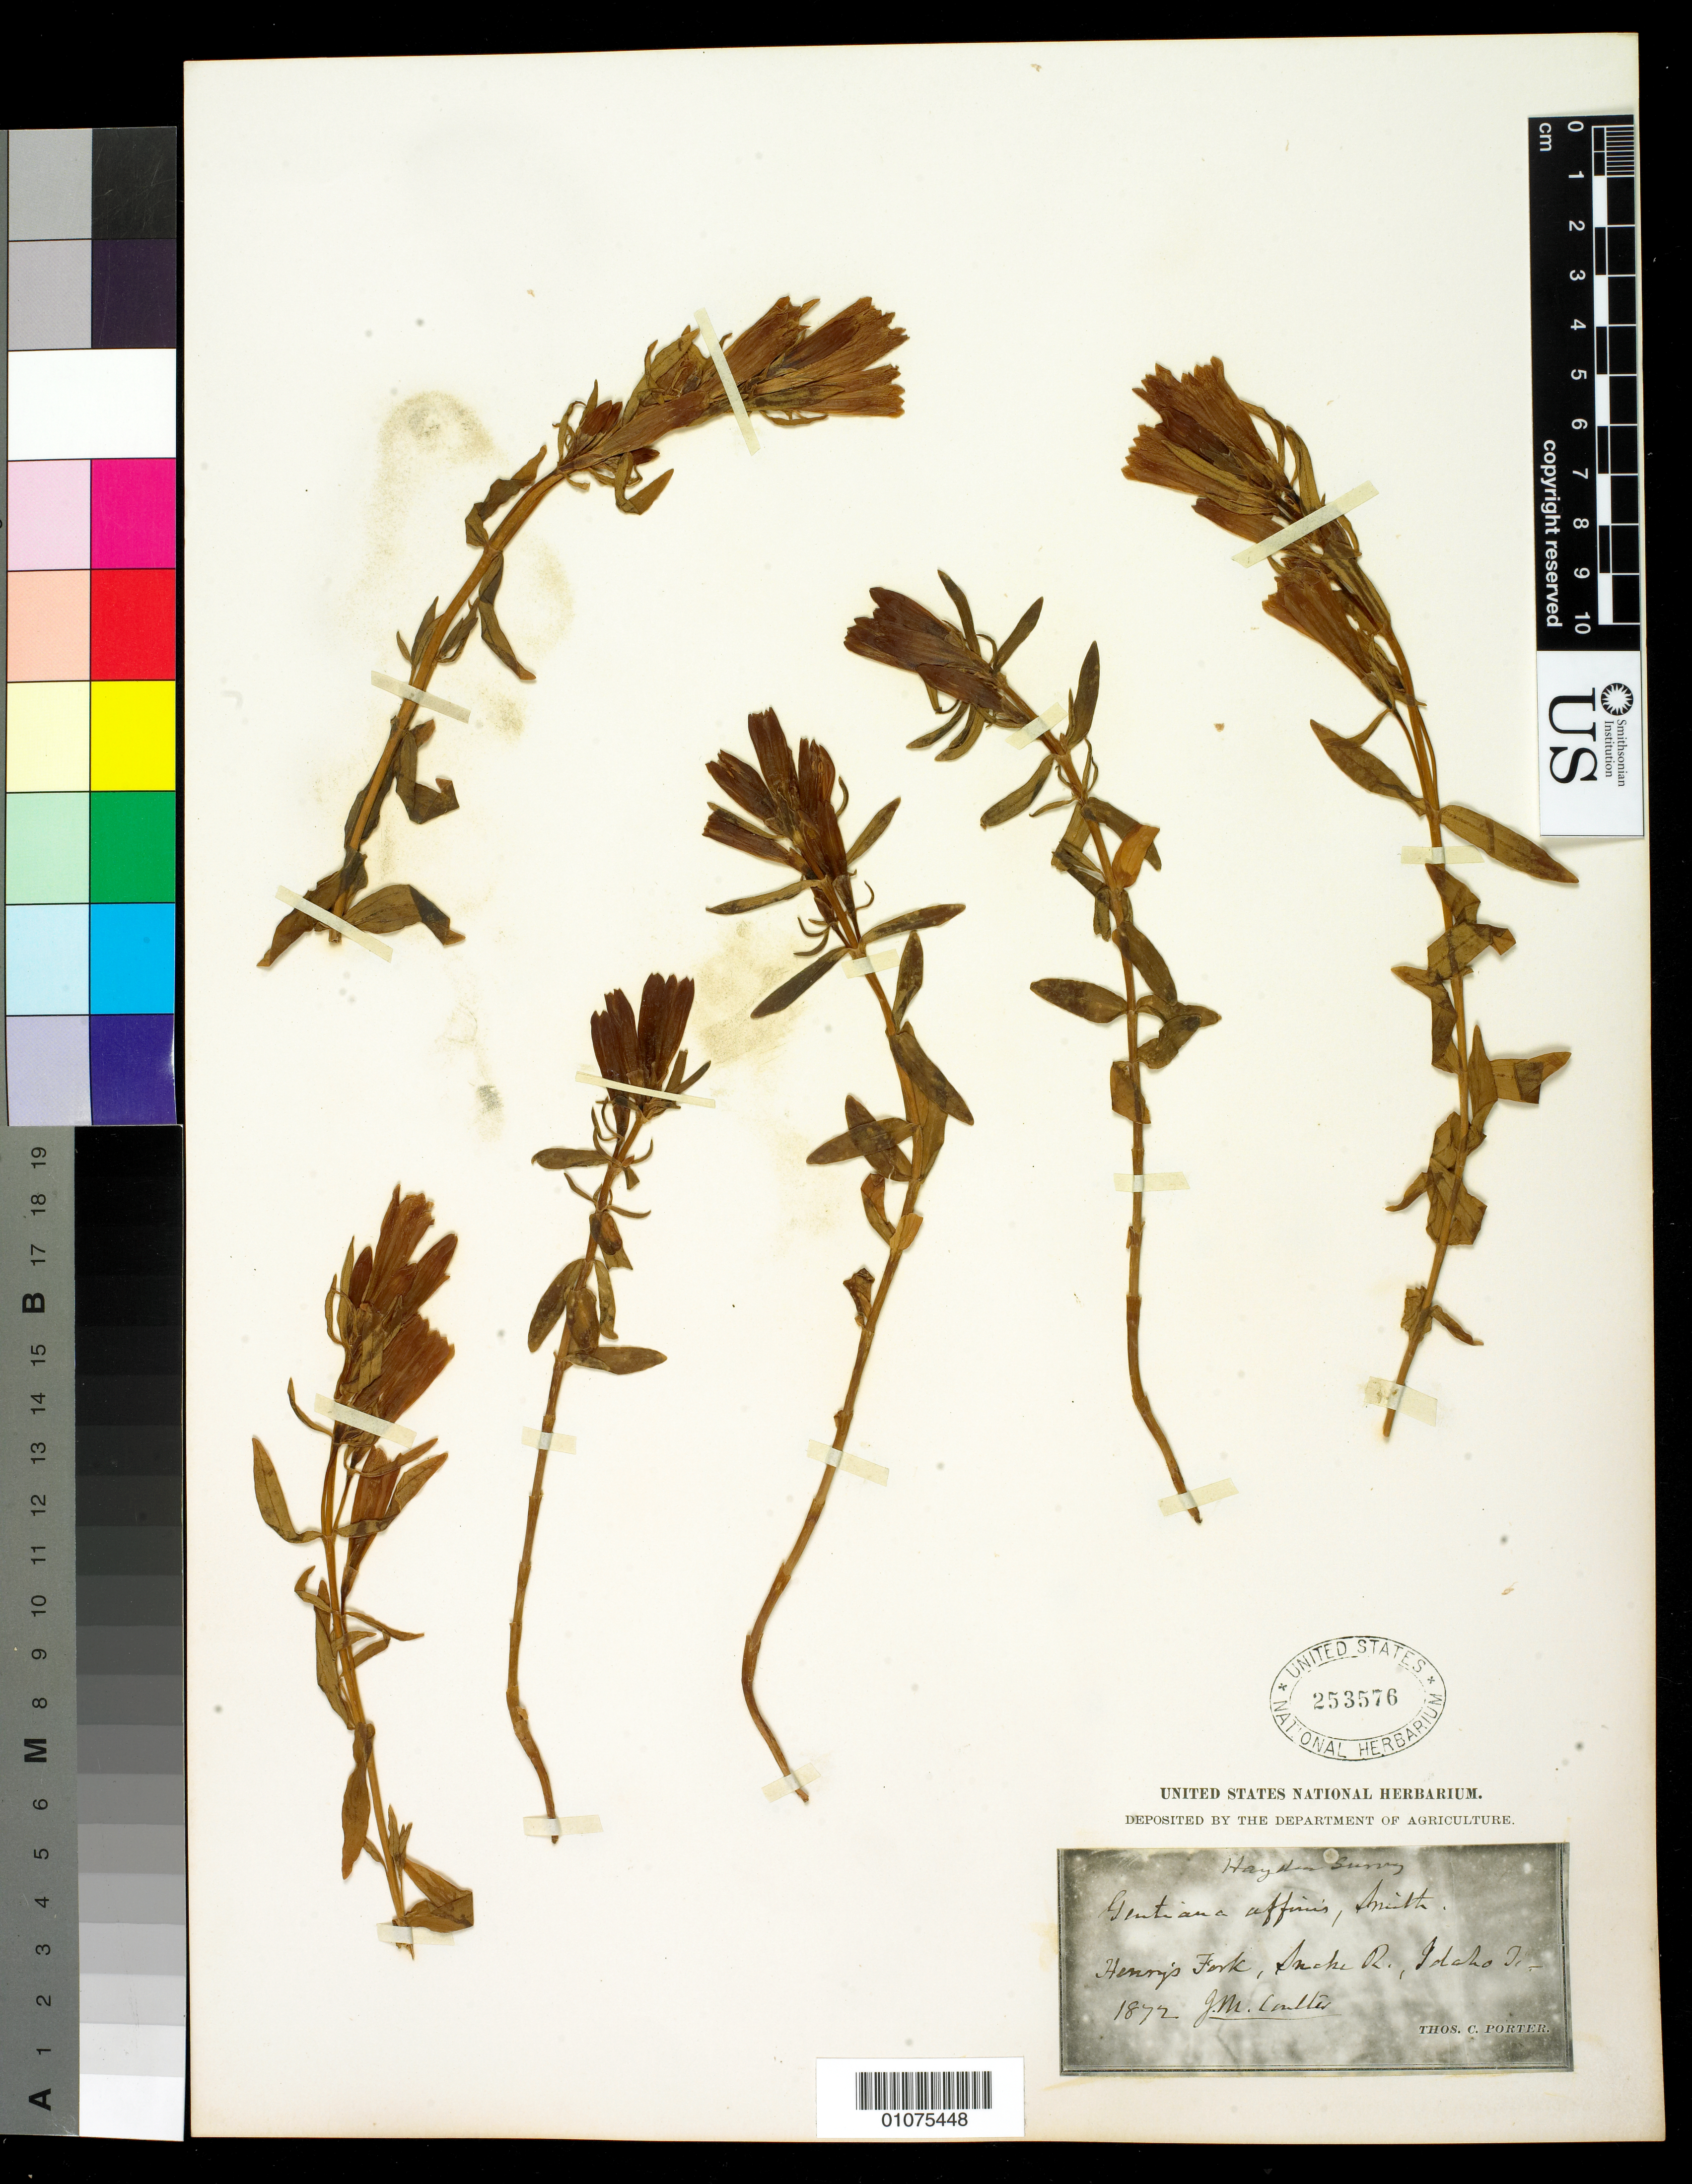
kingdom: Plantae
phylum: Tracheophyta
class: Magnoliopsida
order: Gentianales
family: Gentianaceae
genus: Gentiana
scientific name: Gentiana affinis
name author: Griseb.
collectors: T. C. Porter & J. M. Coulter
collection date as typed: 1872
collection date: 1872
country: United States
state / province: Idaho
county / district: Madison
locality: Henry's Fork, Snake River, Idaho T.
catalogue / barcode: US 253576